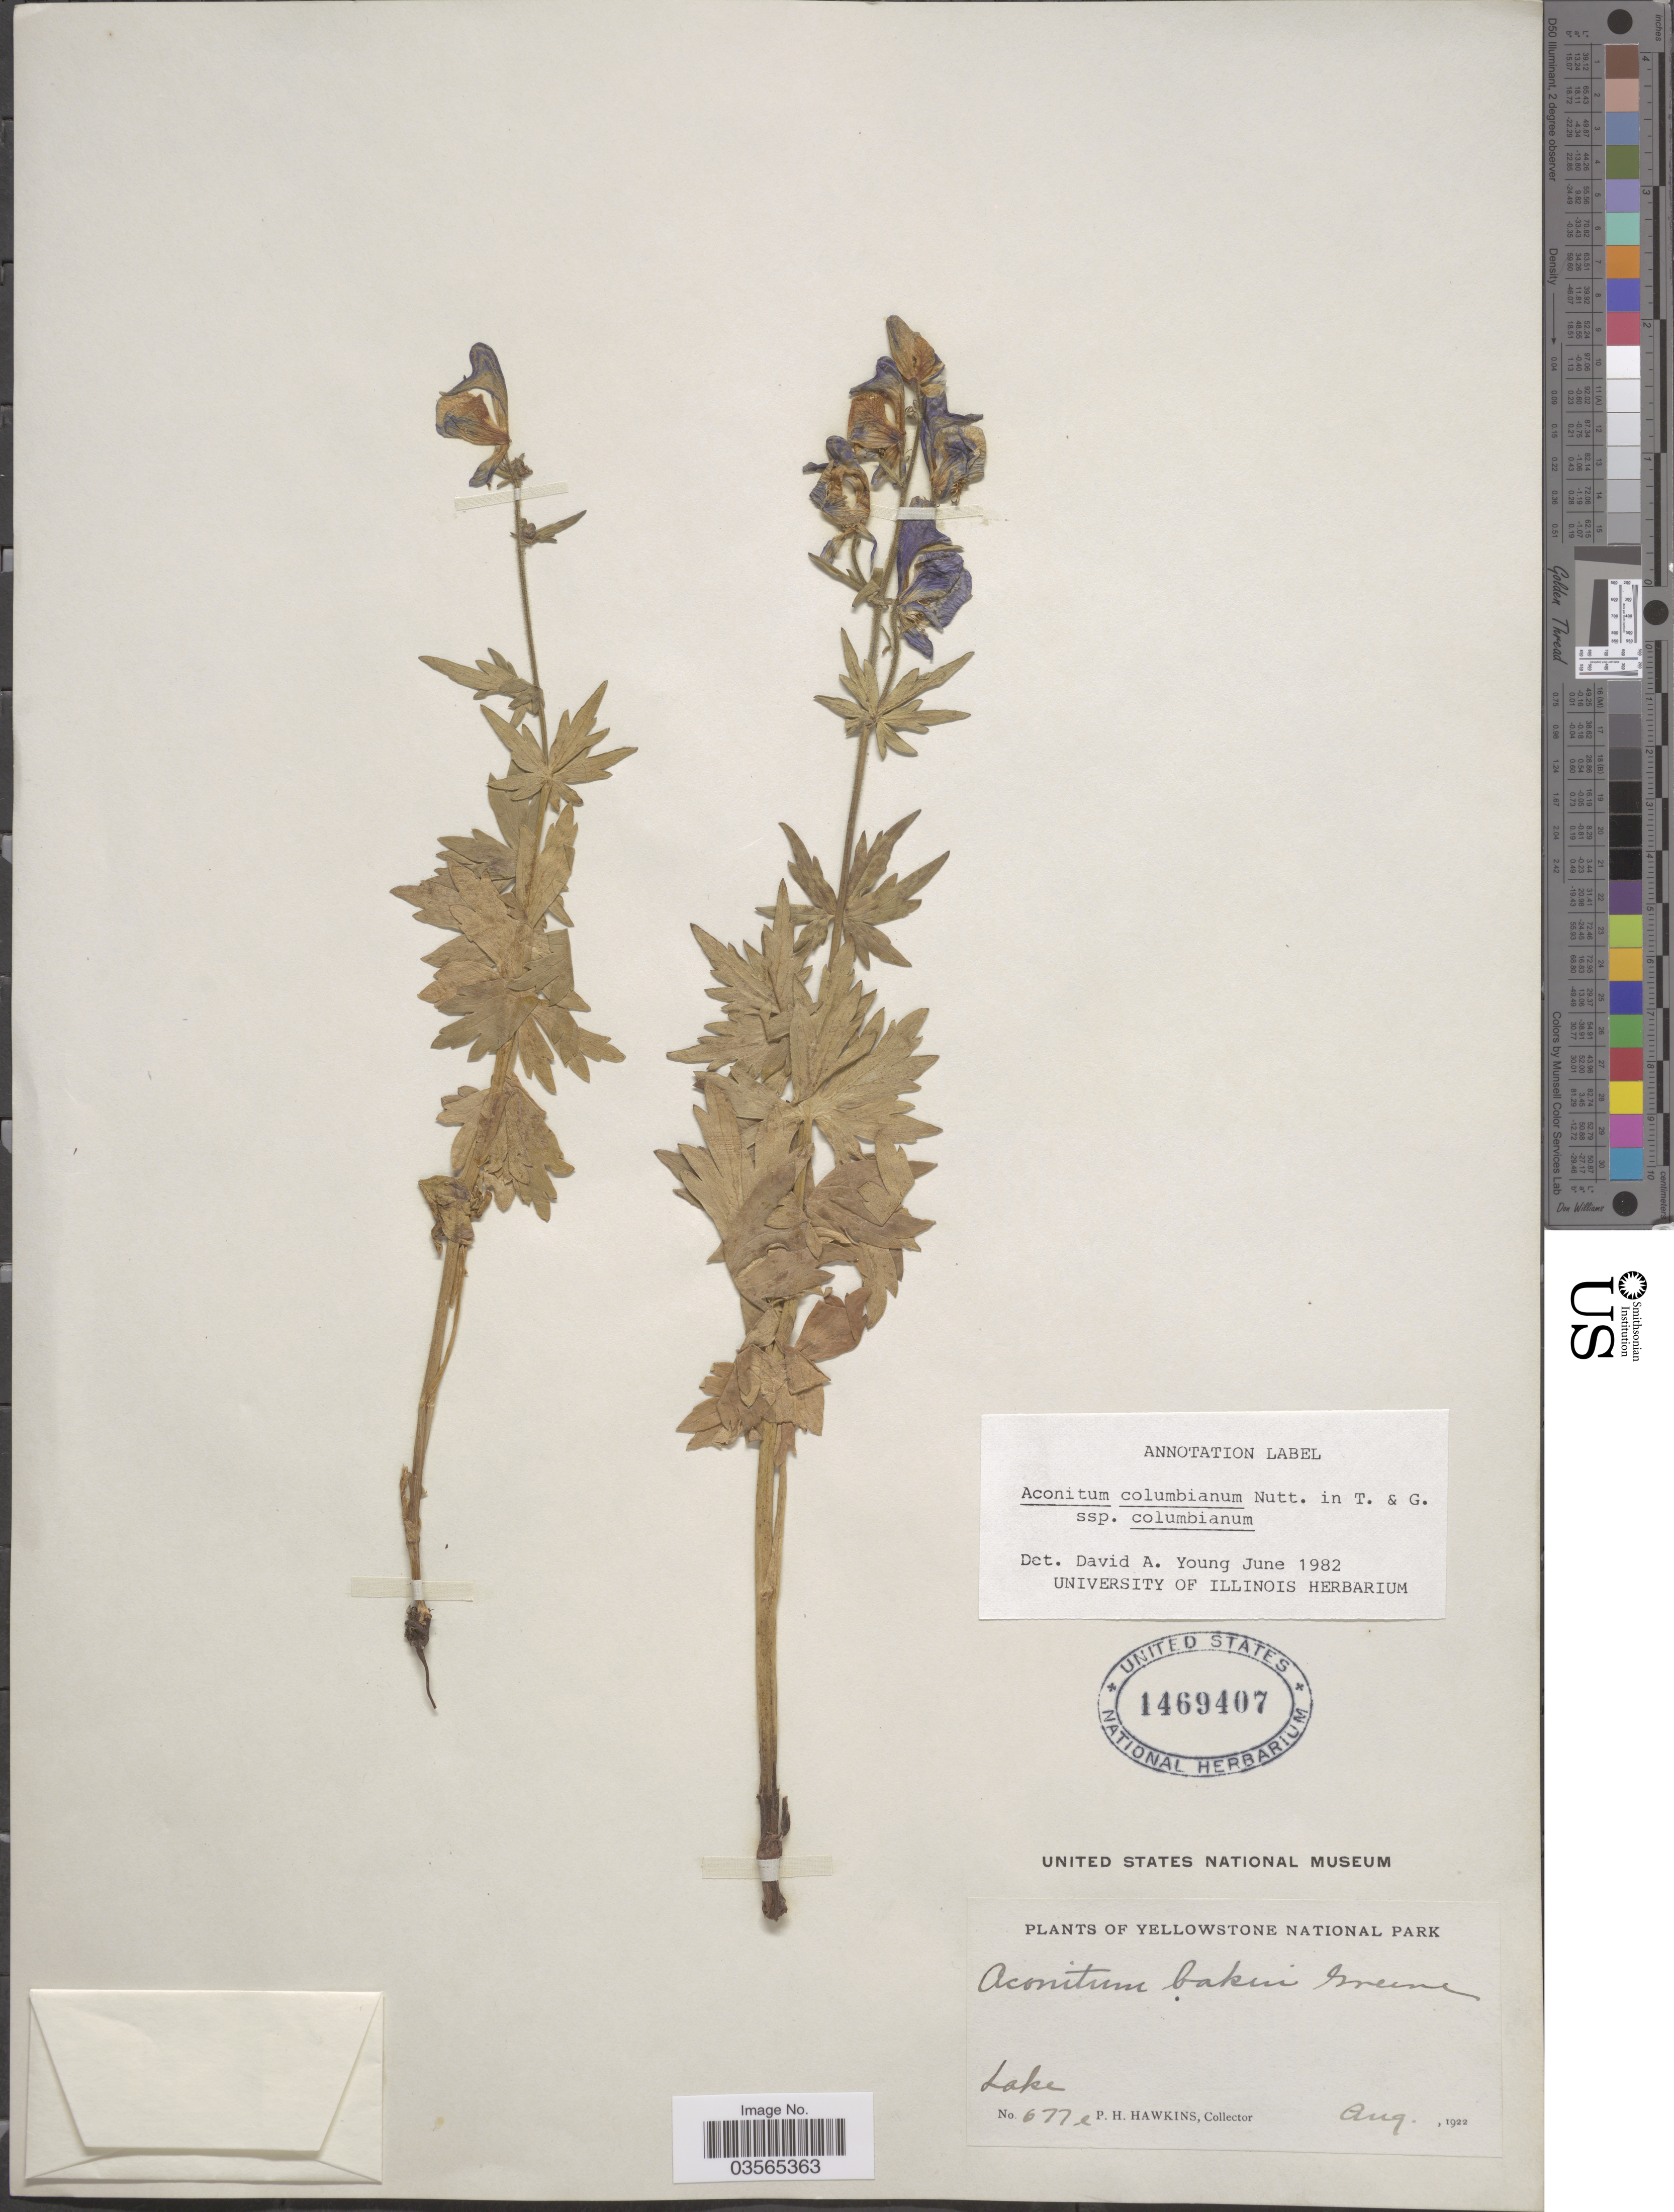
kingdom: Plantae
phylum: Tracheophyta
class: Magnoliopsida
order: Ranunculales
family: Ranunculaceae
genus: Aconitum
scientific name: Aconitum columbianum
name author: Nutt.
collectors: P. Hawkins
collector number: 677e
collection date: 1922-08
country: United States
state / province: Wyoming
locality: Yellowstone National Park. Lake.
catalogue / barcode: US 1469407